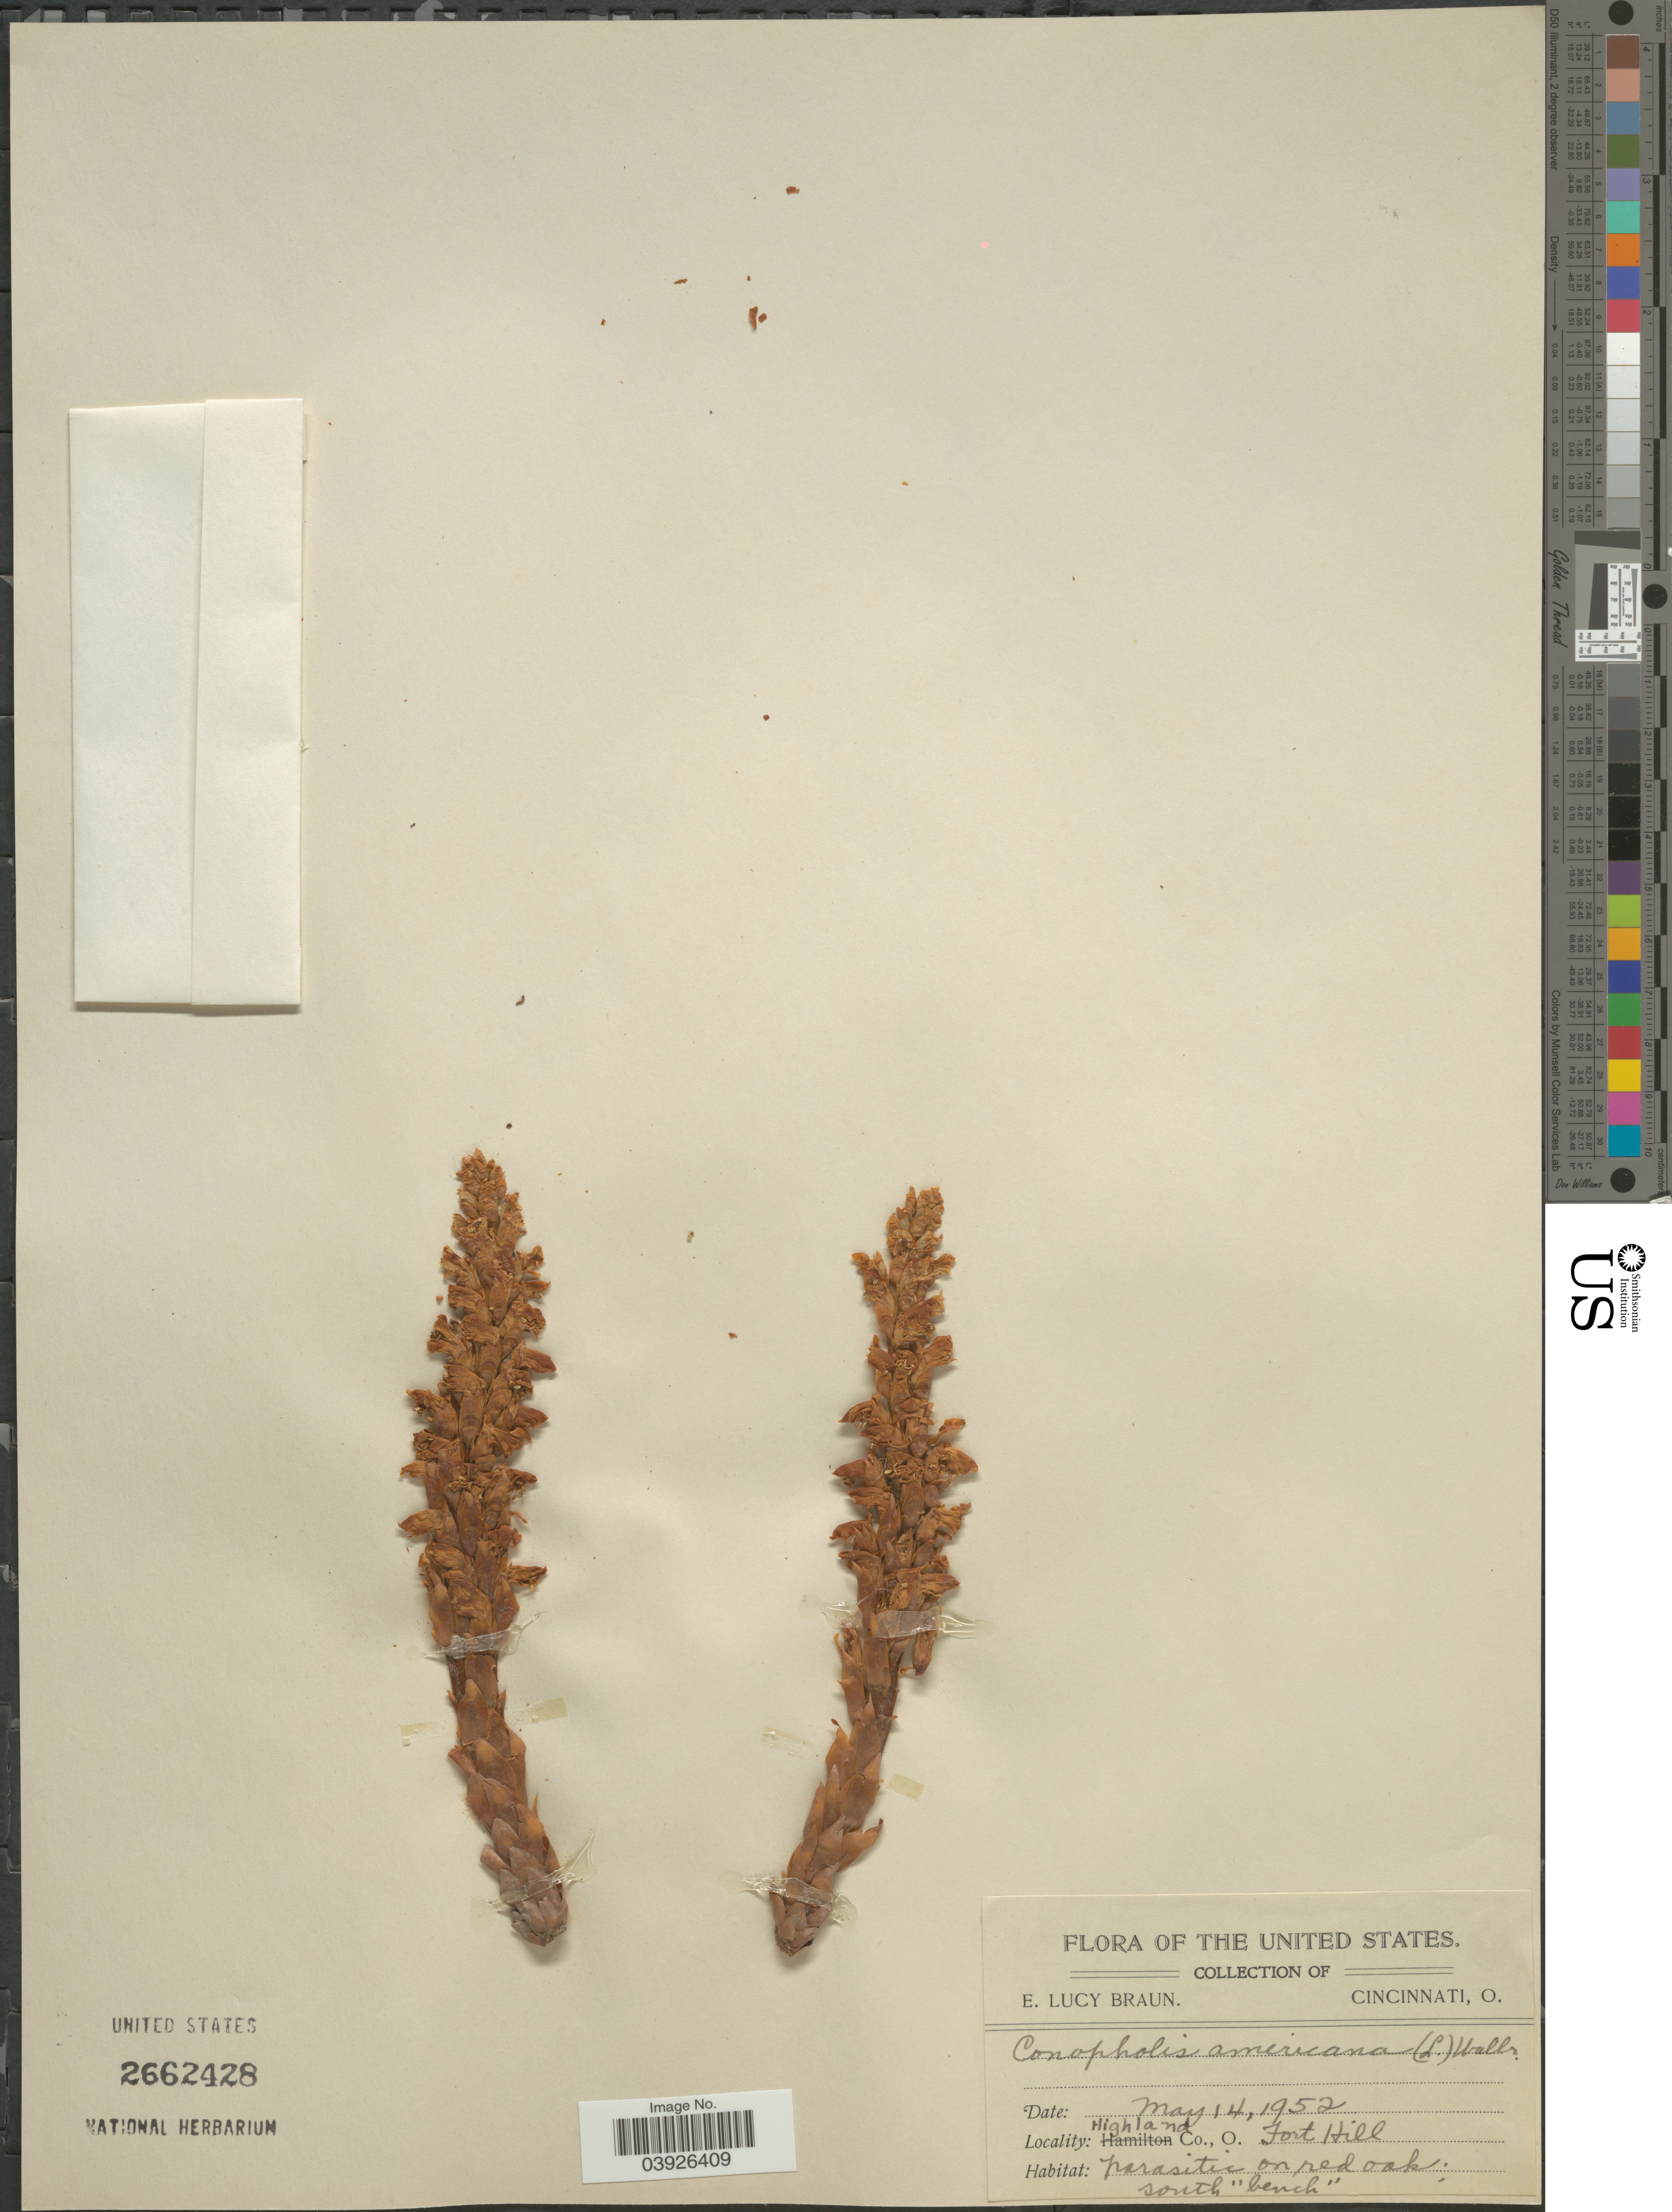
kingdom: Plantae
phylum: Tracheophyta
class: Magnoliopsida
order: Lamiales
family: Orobanchaceae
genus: Conopholis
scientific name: Conopholis americana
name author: (L. f.) Wallr.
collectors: E. L. Braun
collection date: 1952-05-14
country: United States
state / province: Ohio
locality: Highland Co., Fort Hill. South 'bench'.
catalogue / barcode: US 2662428